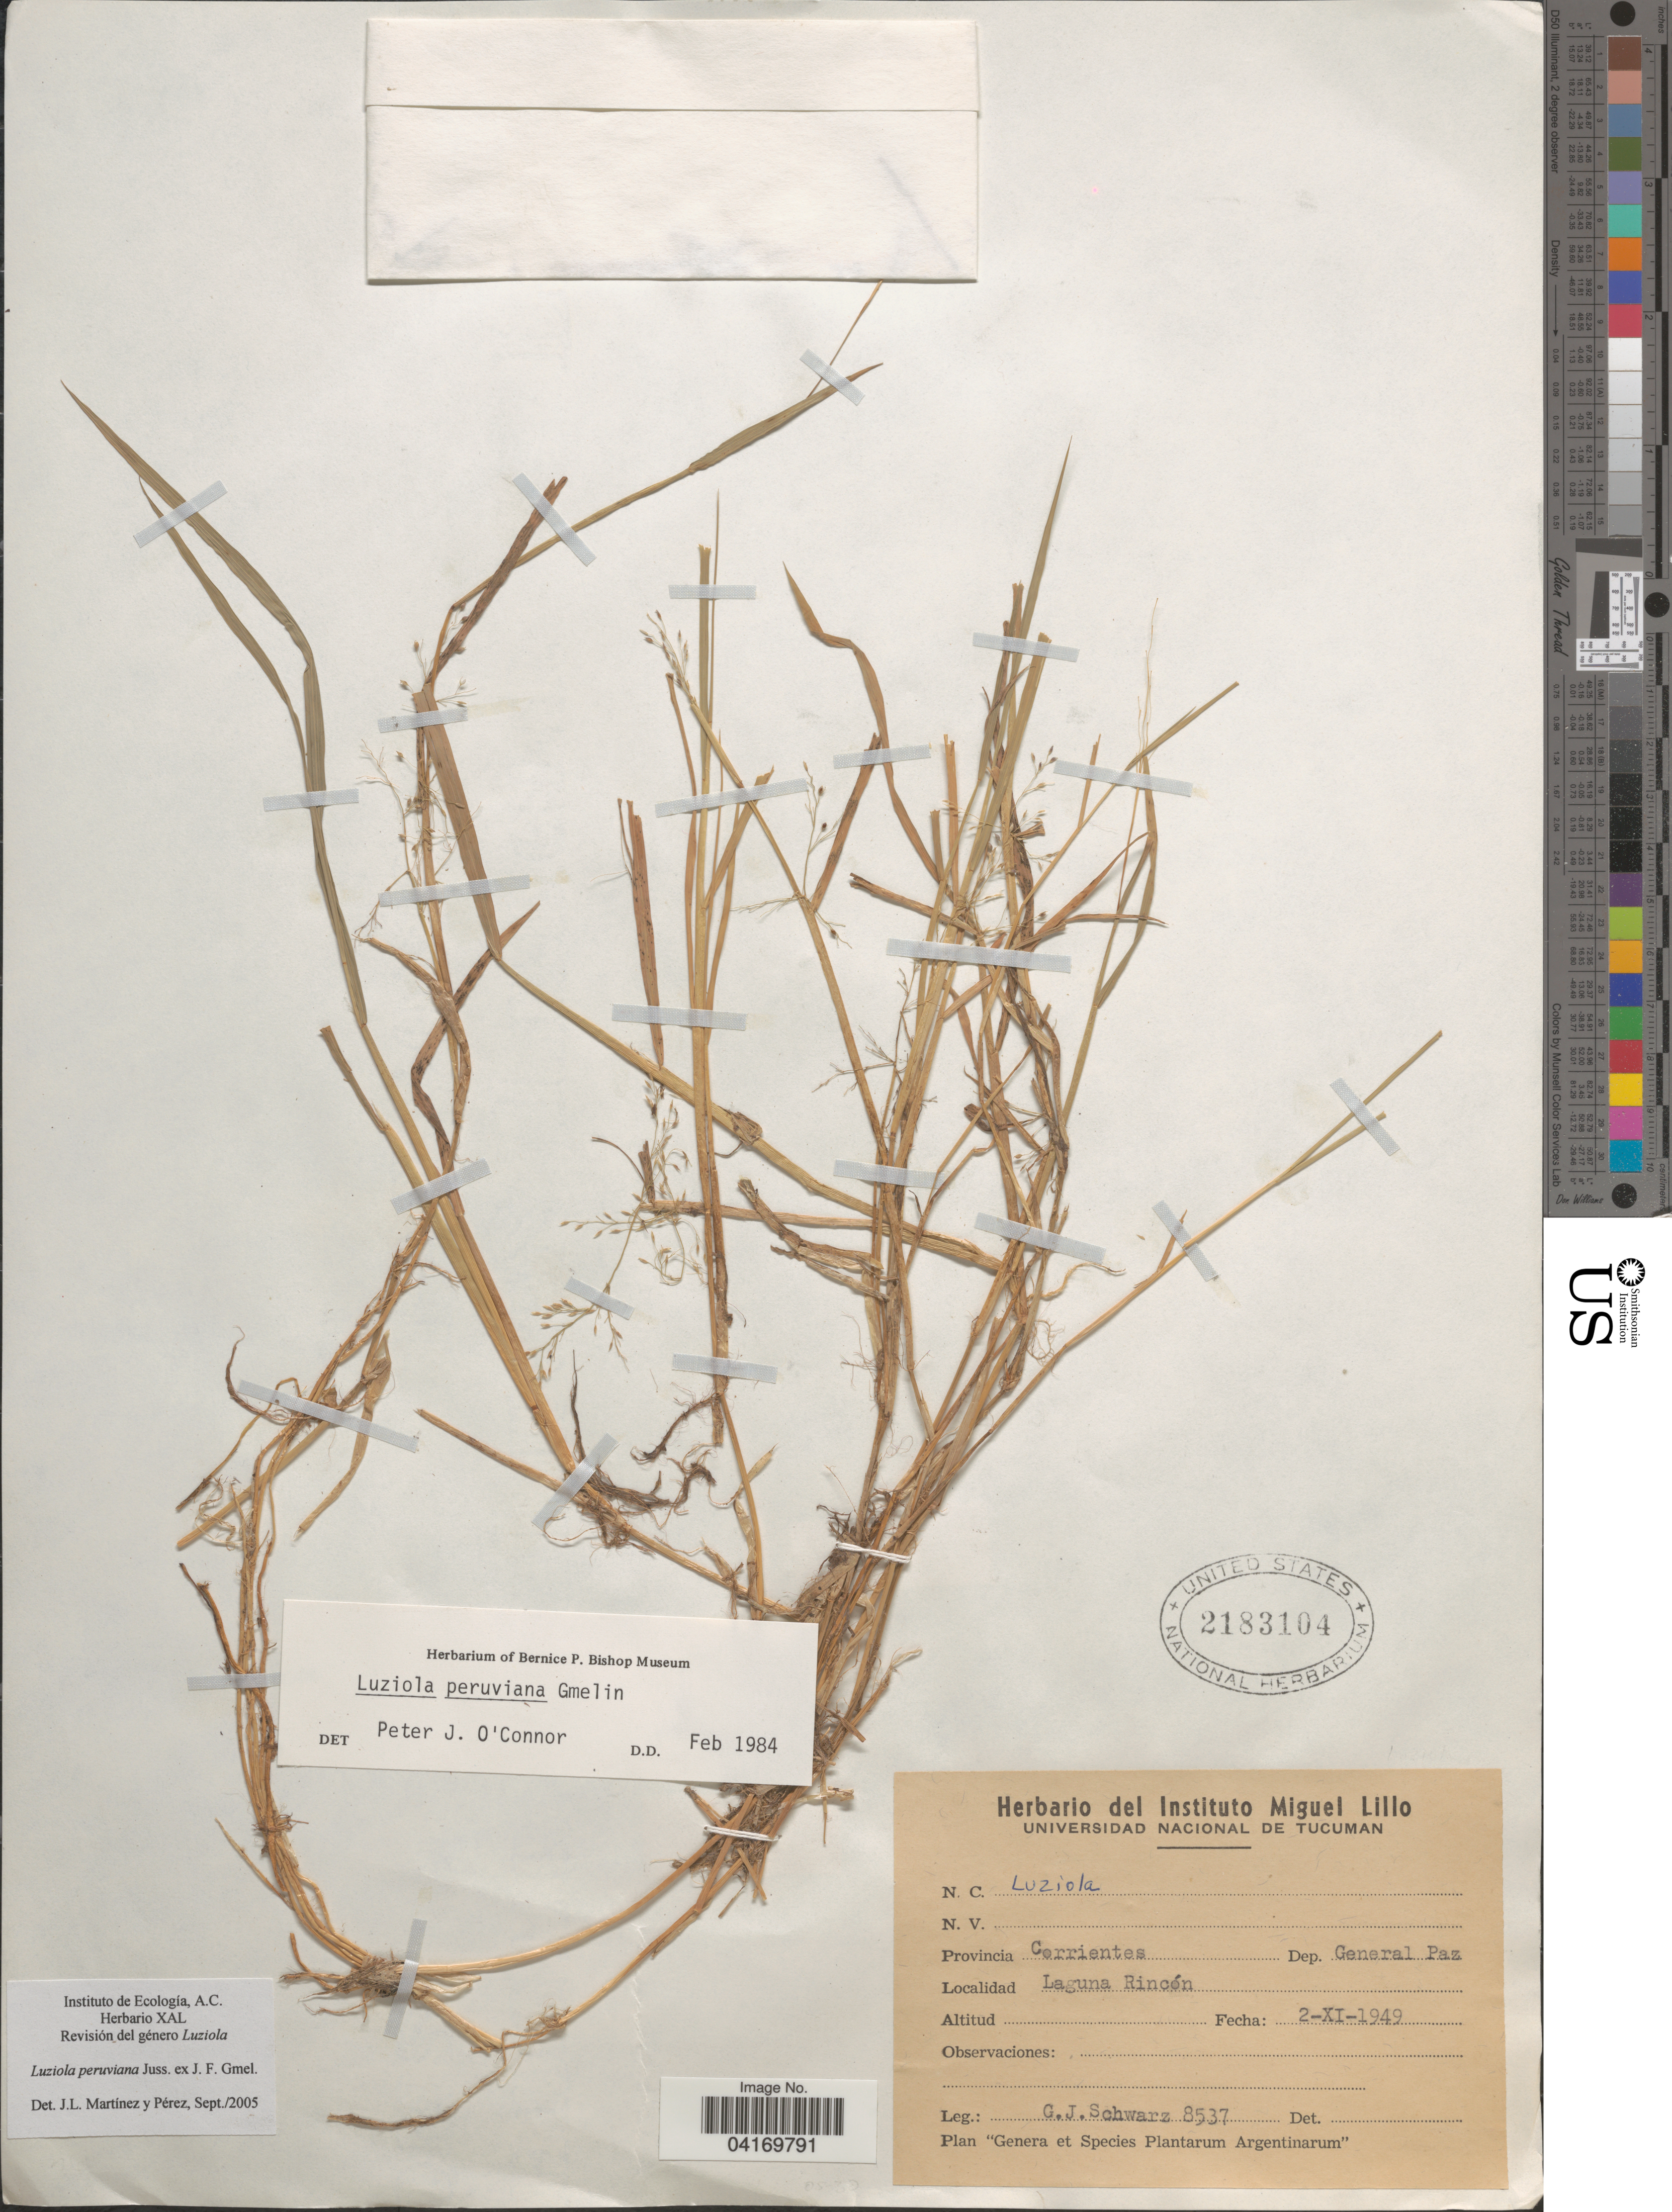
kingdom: Plantae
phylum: Tracheophyta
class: Liliopsida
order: Poales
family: Poaceae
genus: Luziola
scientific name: Luziola peruviana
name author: Juss. ex J.F. Gmel.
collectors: G. J. Schwarz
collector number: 8537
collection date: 1949-11-02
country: Argentina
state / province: Corrientes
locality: Dep. General Paz. Laguna Rincón.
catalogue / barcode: US 2183104